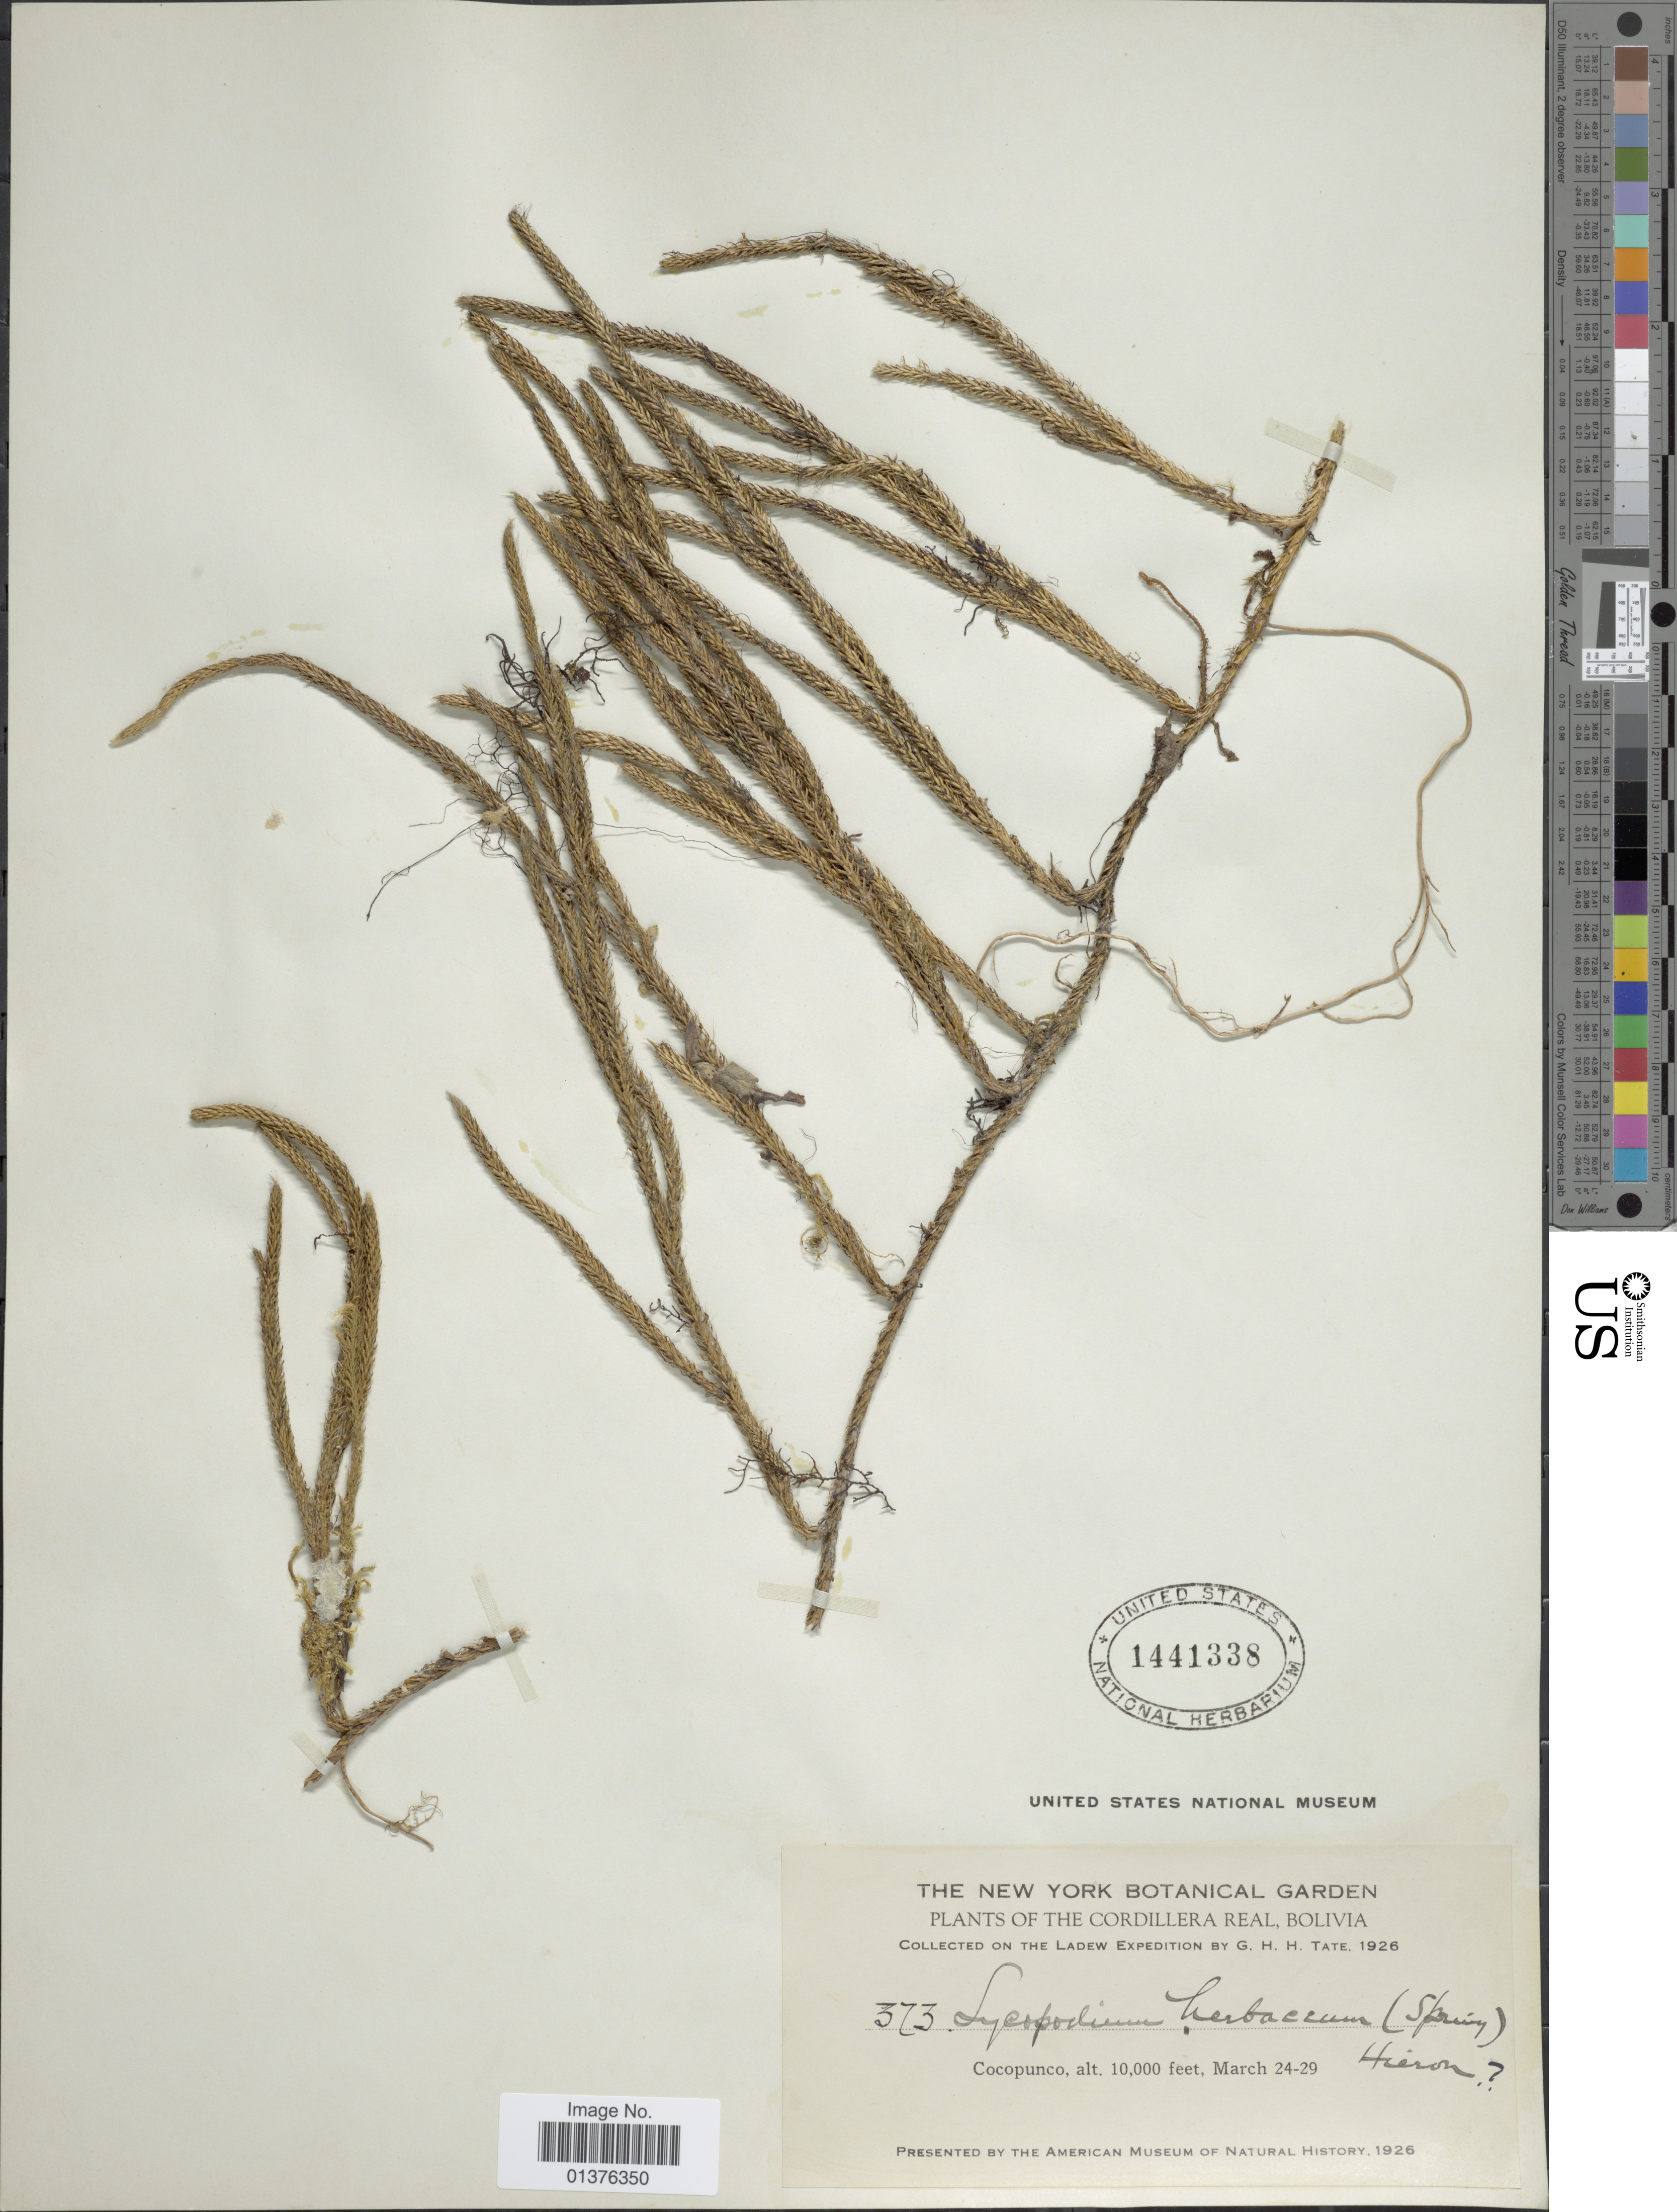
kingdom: Plantae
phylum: Tracheophyta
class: Lycopodiopsida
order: Lycopodiales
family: Lycopodiaceae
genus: Lycopodium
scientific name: Lycopodium clavatum subsp. contiguum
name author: (Klotzsch) B. Øllg.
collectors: G. Tate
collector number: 373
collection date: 1926-03-24/1926-03-29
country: Bolivia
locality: Cocopunco, Cordillera Real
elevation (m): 3048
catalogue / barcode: US 1441338